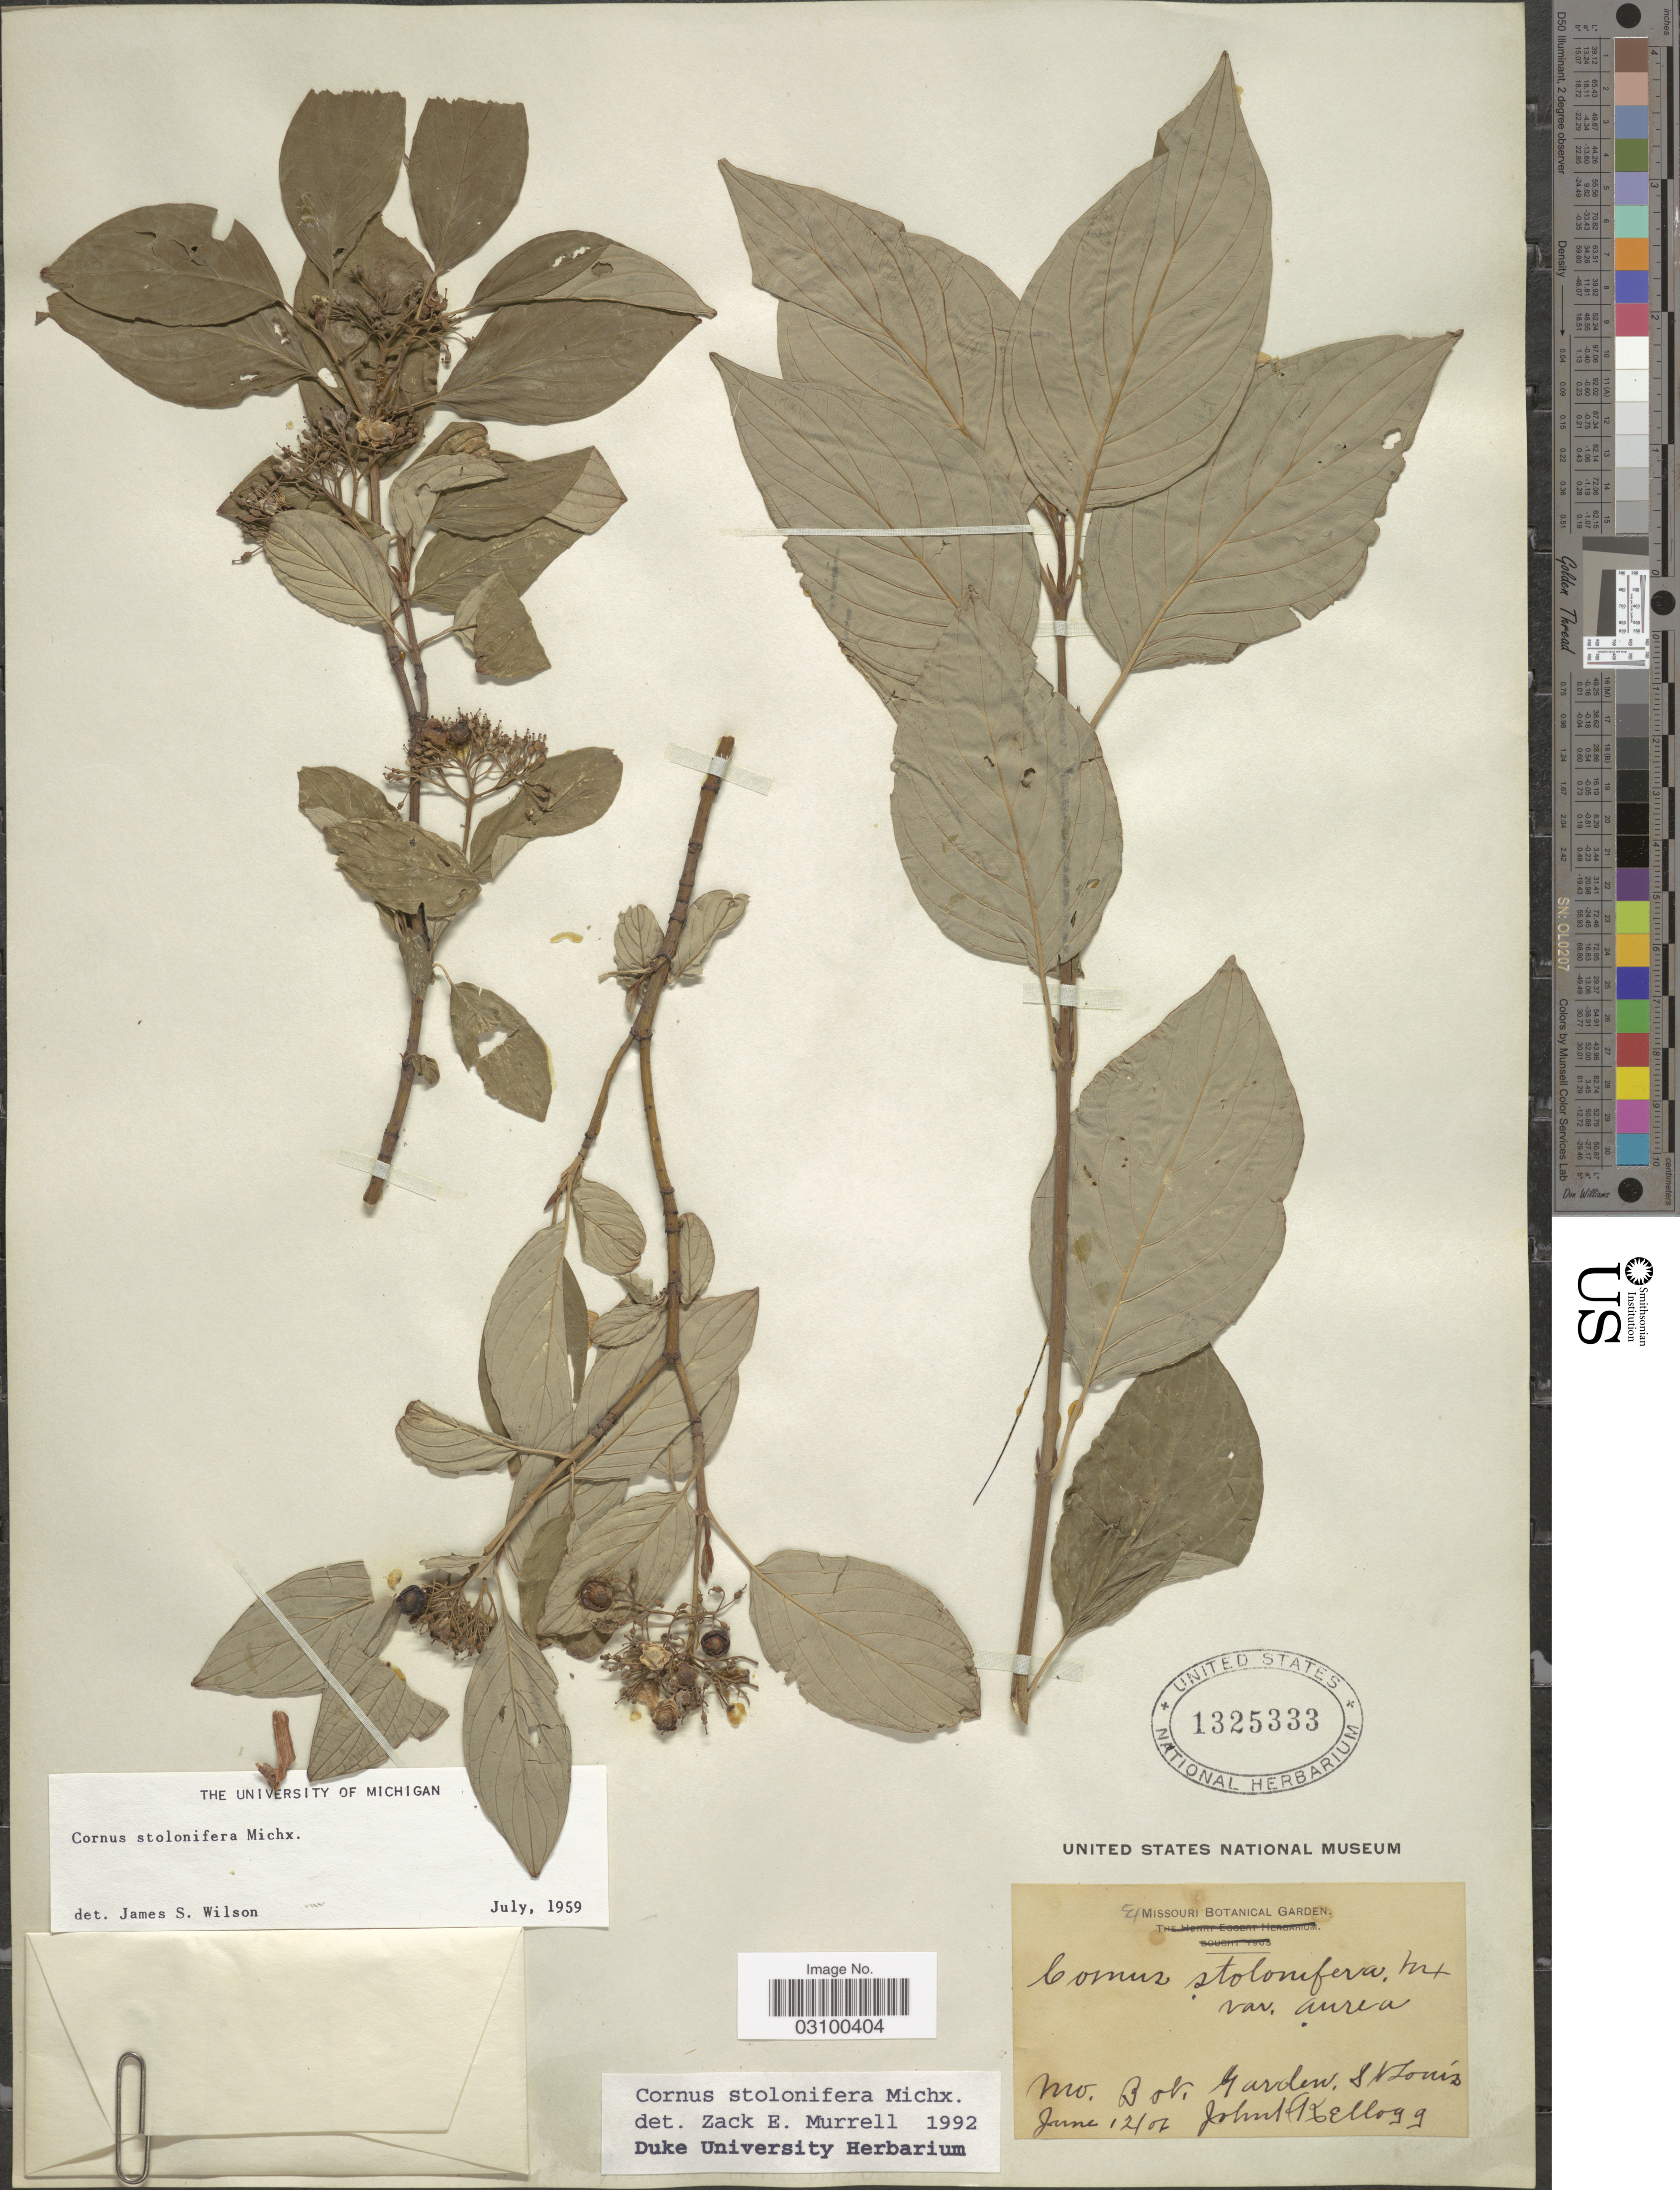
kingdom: Plantae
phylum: Tracheophyta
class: Magnoliopsida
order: Cornales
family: Cornaceae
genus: Cornus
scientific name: Cornus sericea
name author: L.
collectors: J. H. Kellogg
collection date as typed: Transcribed d/m/y: 12/6/7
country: United States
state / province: Missouri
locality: Mo. Bot. Garden. St Louis.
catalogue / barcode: US 1325333